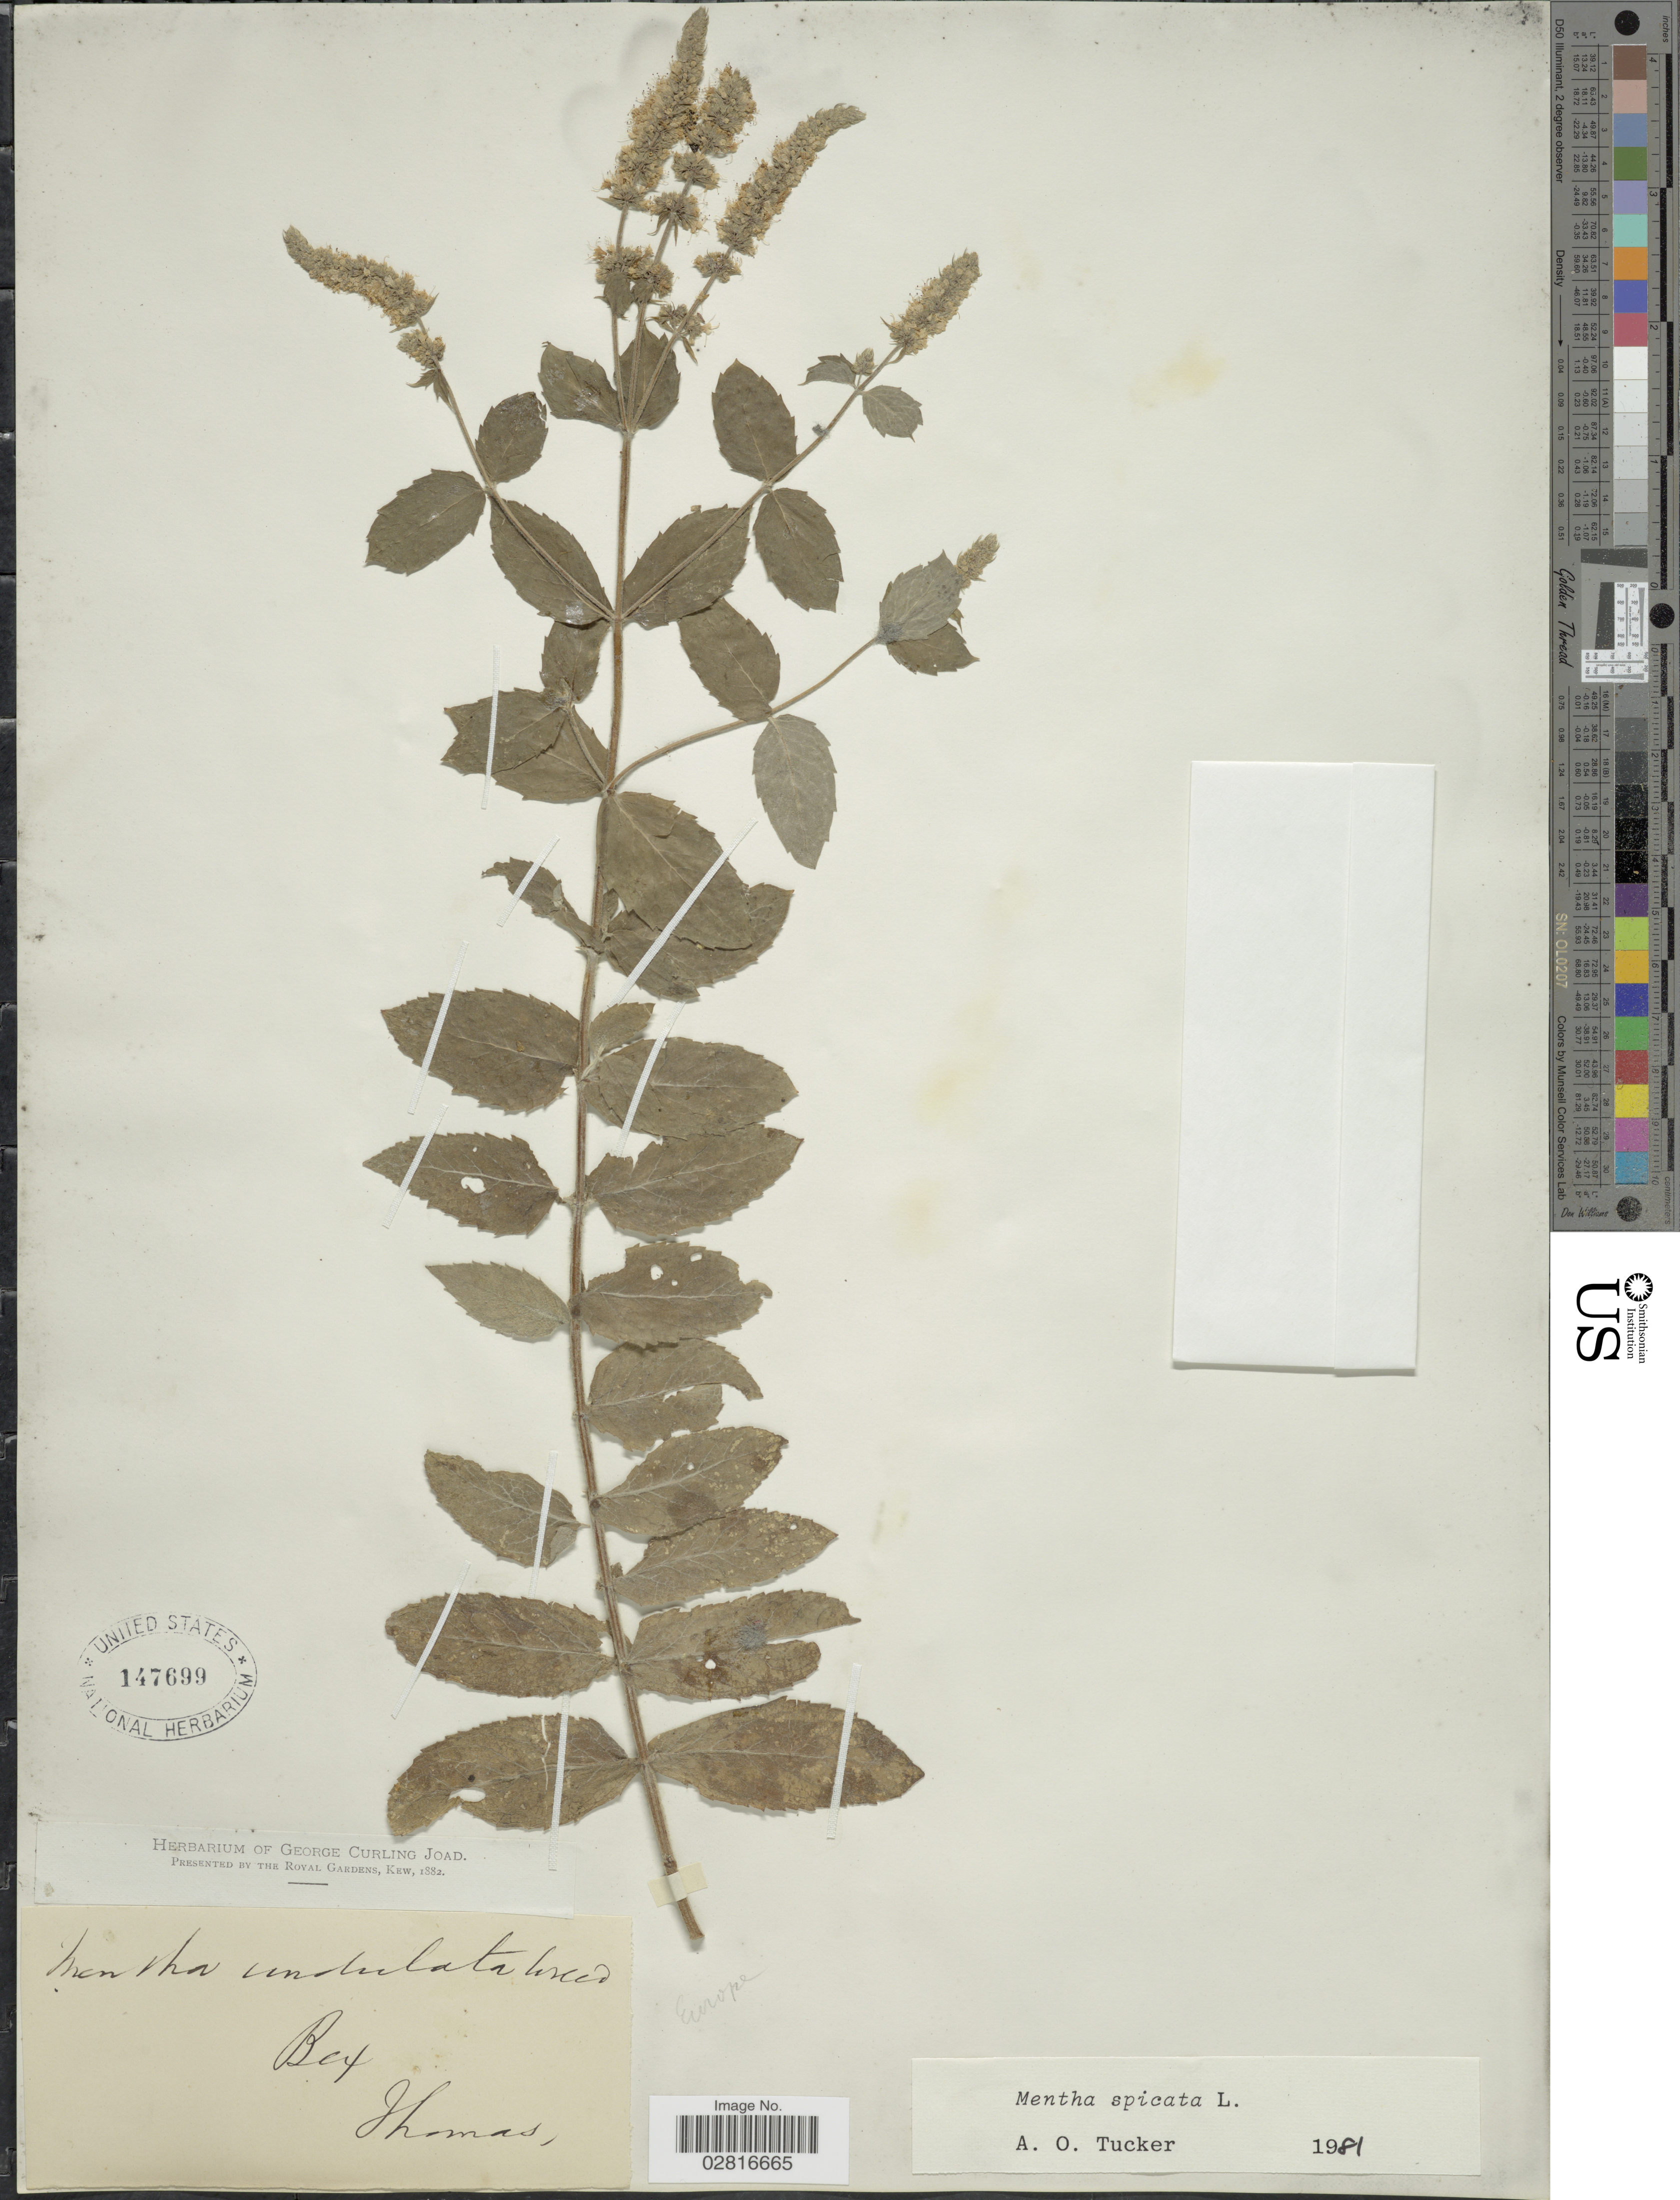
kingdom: Plantae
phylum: Tracheophyta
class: Magnoliopsida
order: Lamiales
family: Lamiaceae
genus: Mentha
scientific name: Mentha spicata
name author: L.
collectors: -- Thomas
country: Switzerland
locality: Europe. Bex.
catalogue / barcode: US 147699